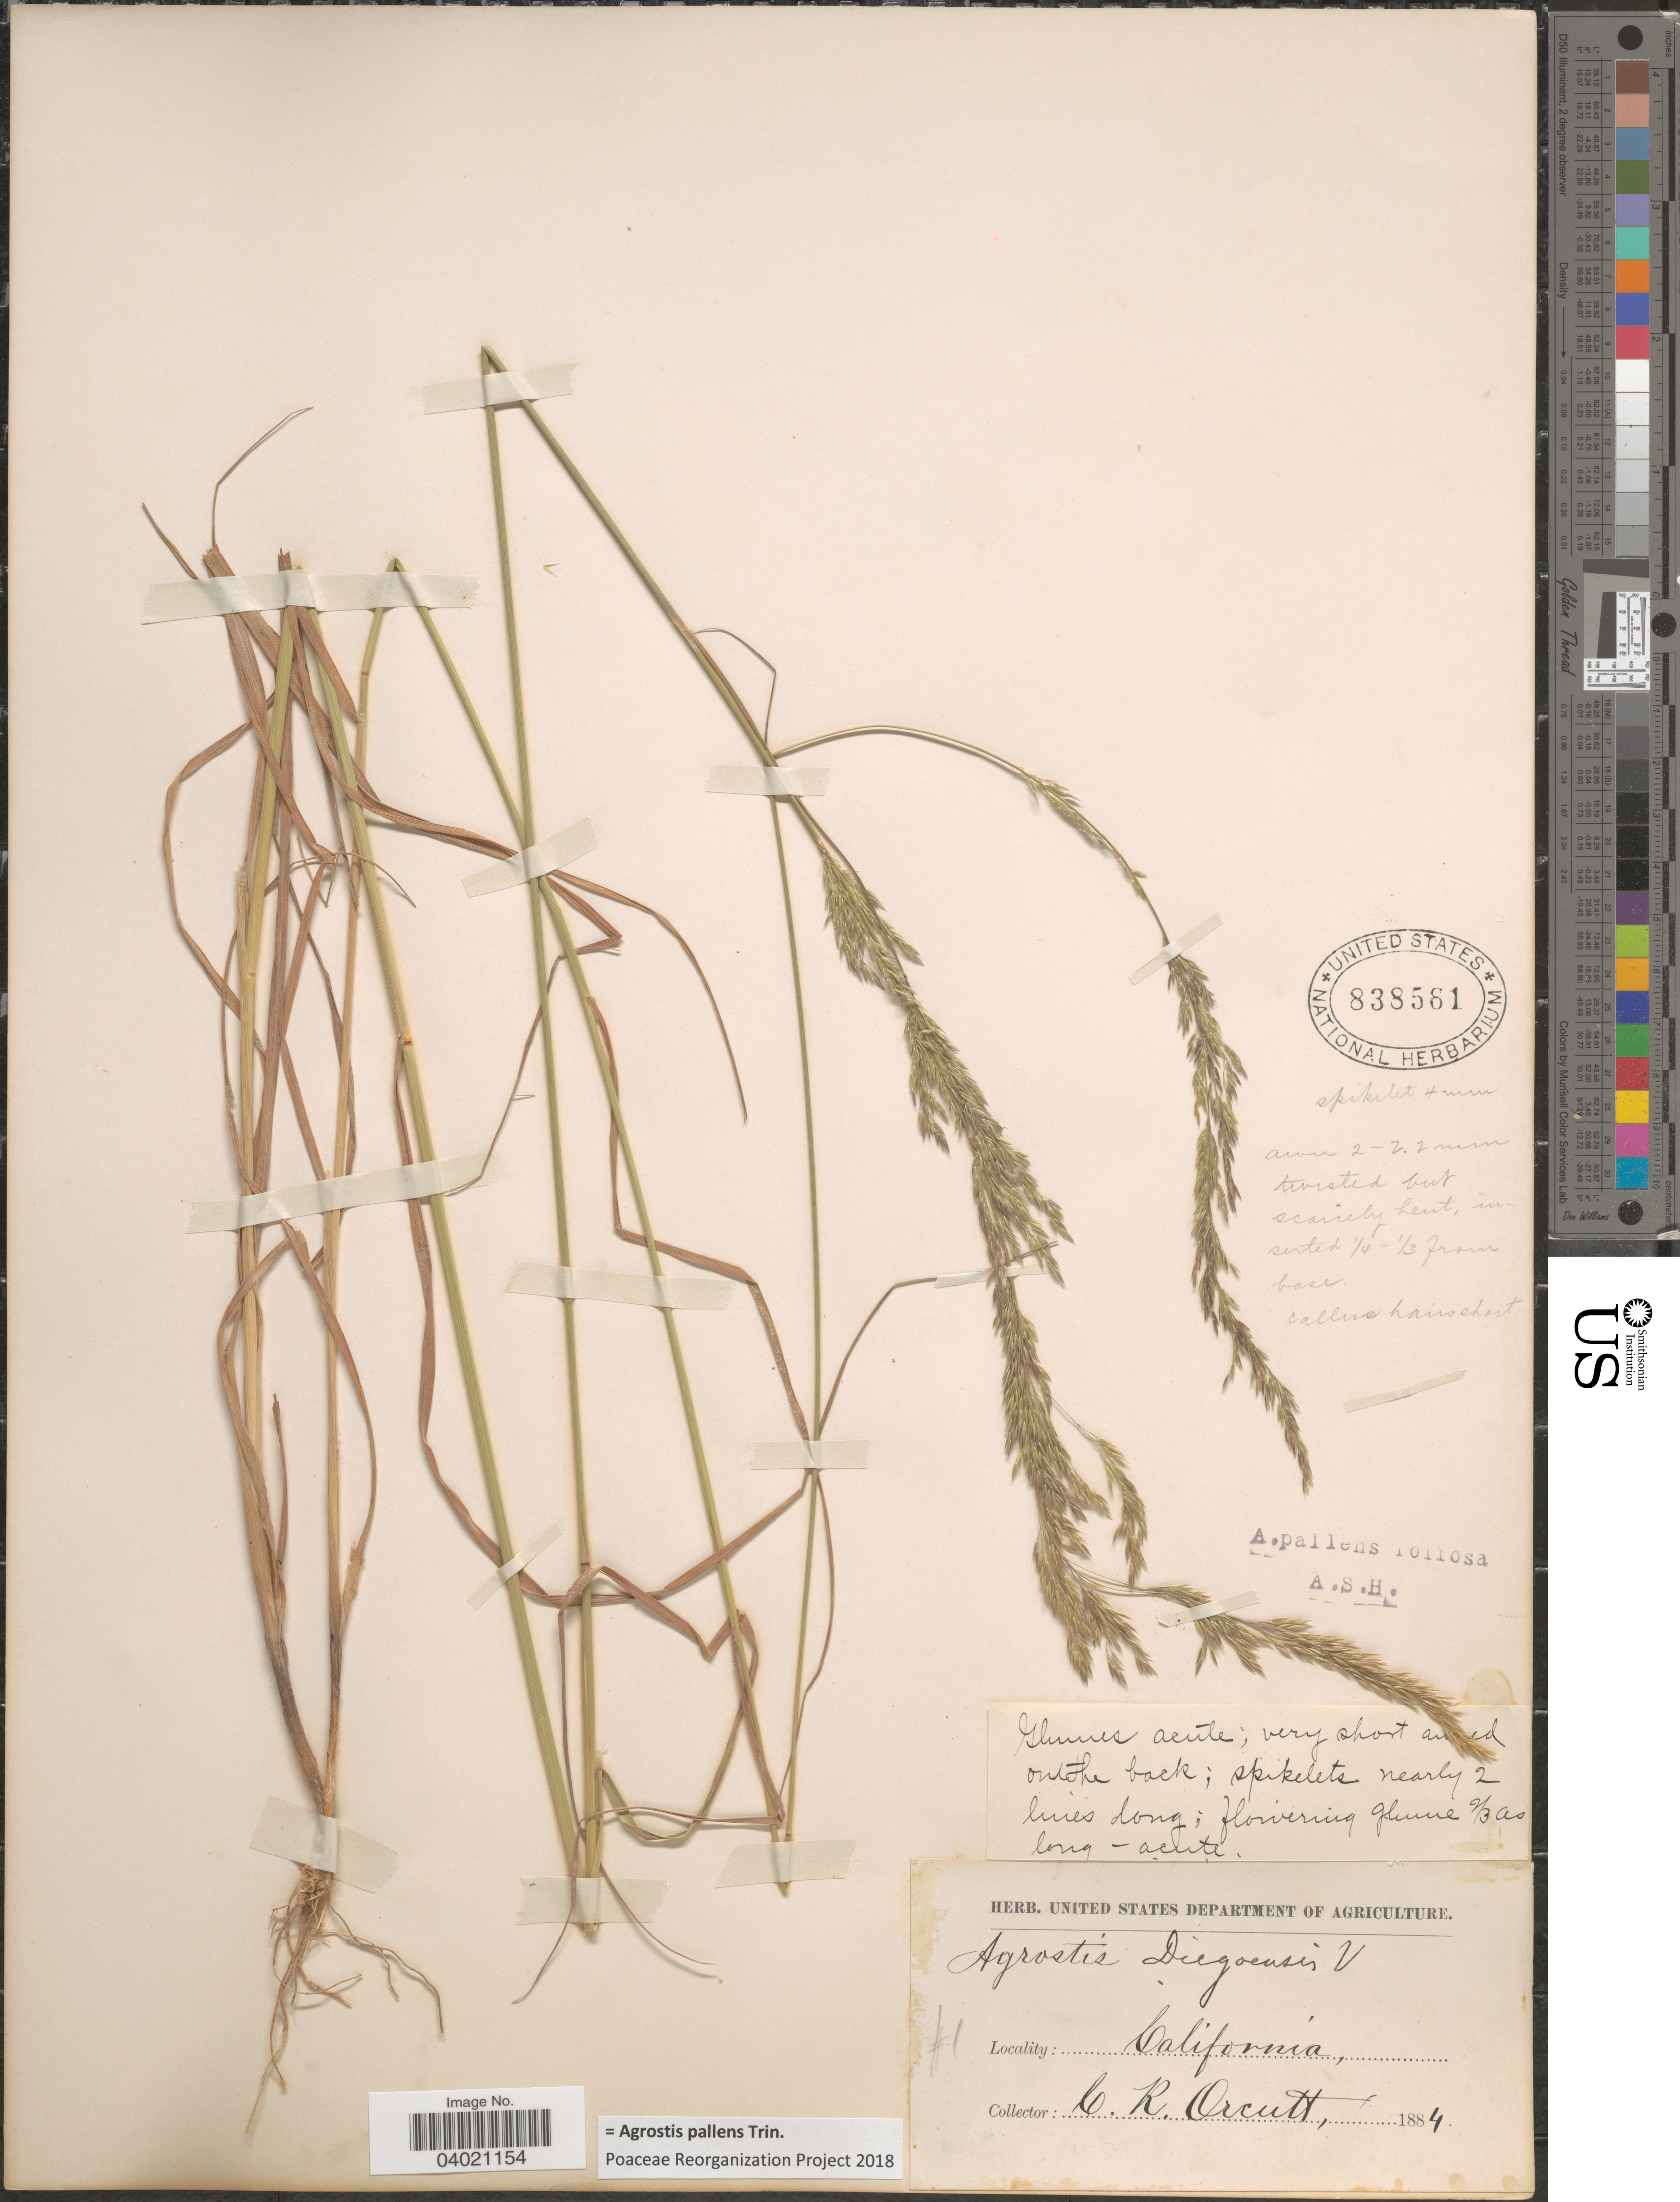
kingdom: Plantae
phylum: Tracheophyta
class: Liliopsida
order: Poales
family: Poaceae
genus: Agrostis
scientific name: Agrostis pallens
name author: Trin.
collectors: C. R. Orcutt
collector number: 1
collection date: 1884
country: United States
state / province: California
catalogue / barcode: US 838561